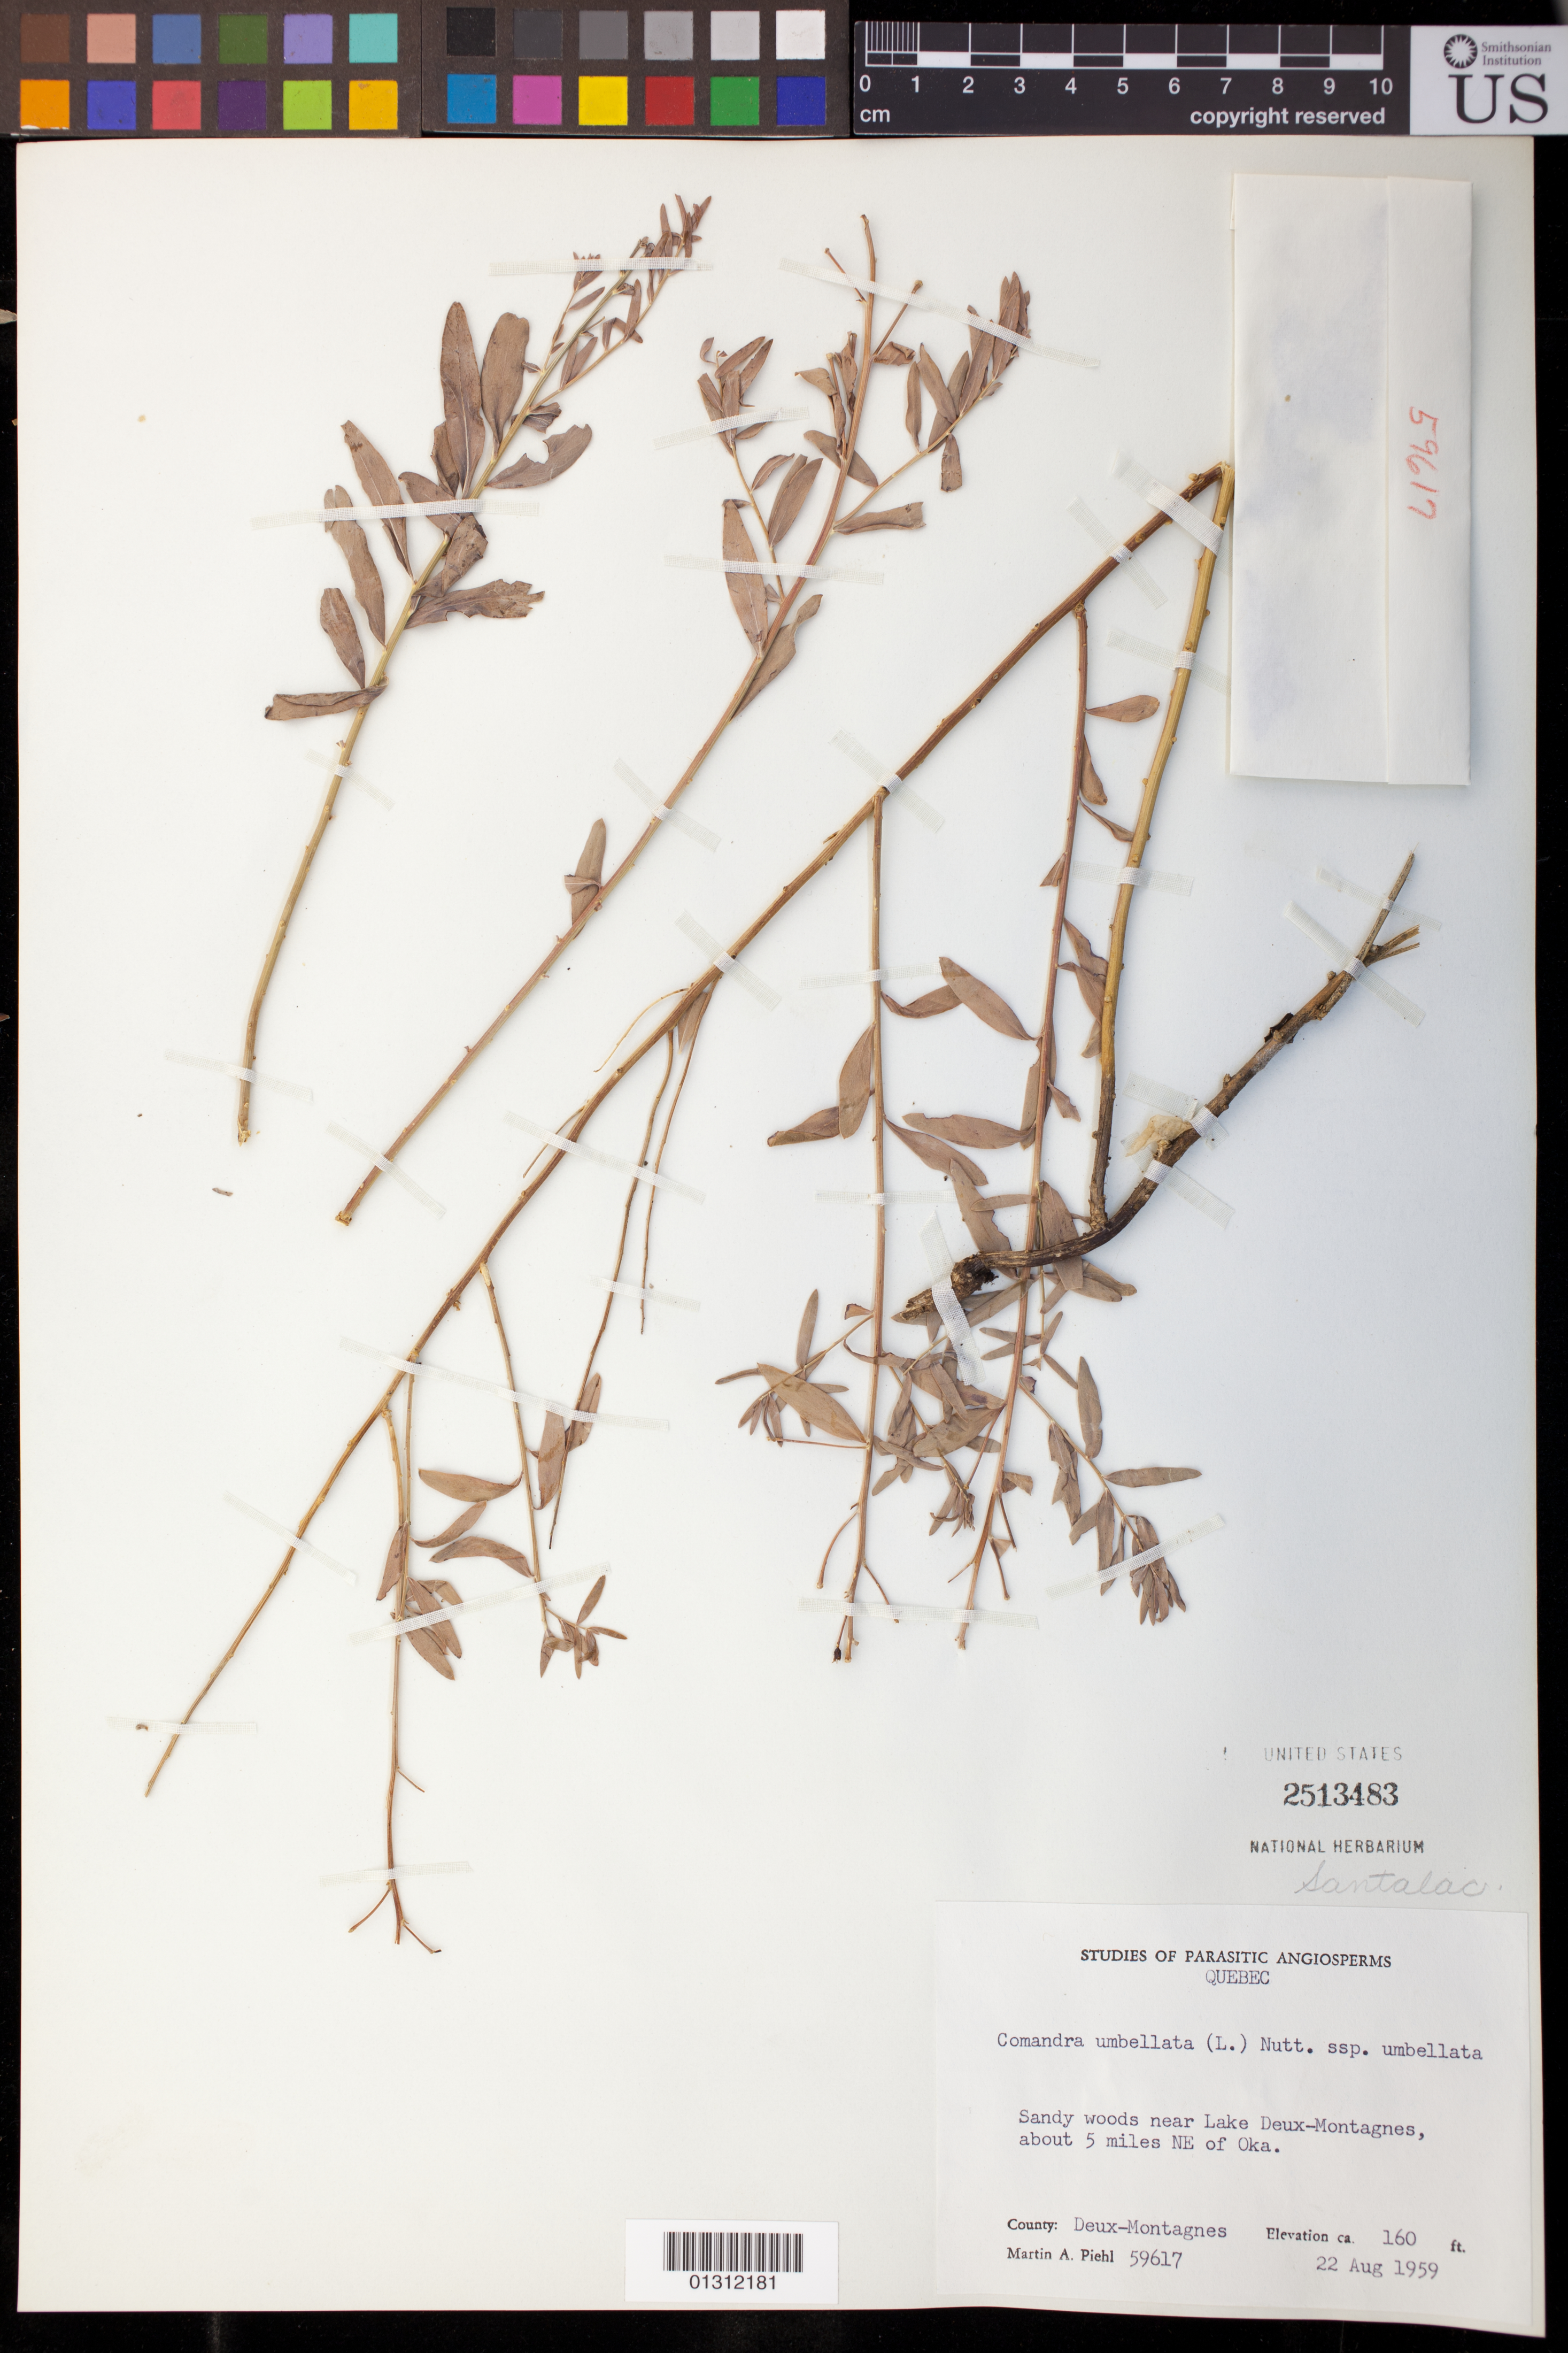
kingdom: Plantae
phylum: Tracheophyta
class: Magnoliopsida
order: Santalales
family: Comandraceae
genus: Comandra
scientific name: Comandra umbellata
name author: (L.) Nutt.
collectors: M. Piehl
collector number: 59617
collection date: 1959-08-22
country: Canada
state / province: Quebec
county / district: Laurentides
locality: Near Lake Deux-Montagnes, about 5 miles NE of Oka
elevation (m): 49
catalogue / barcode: US 2513483